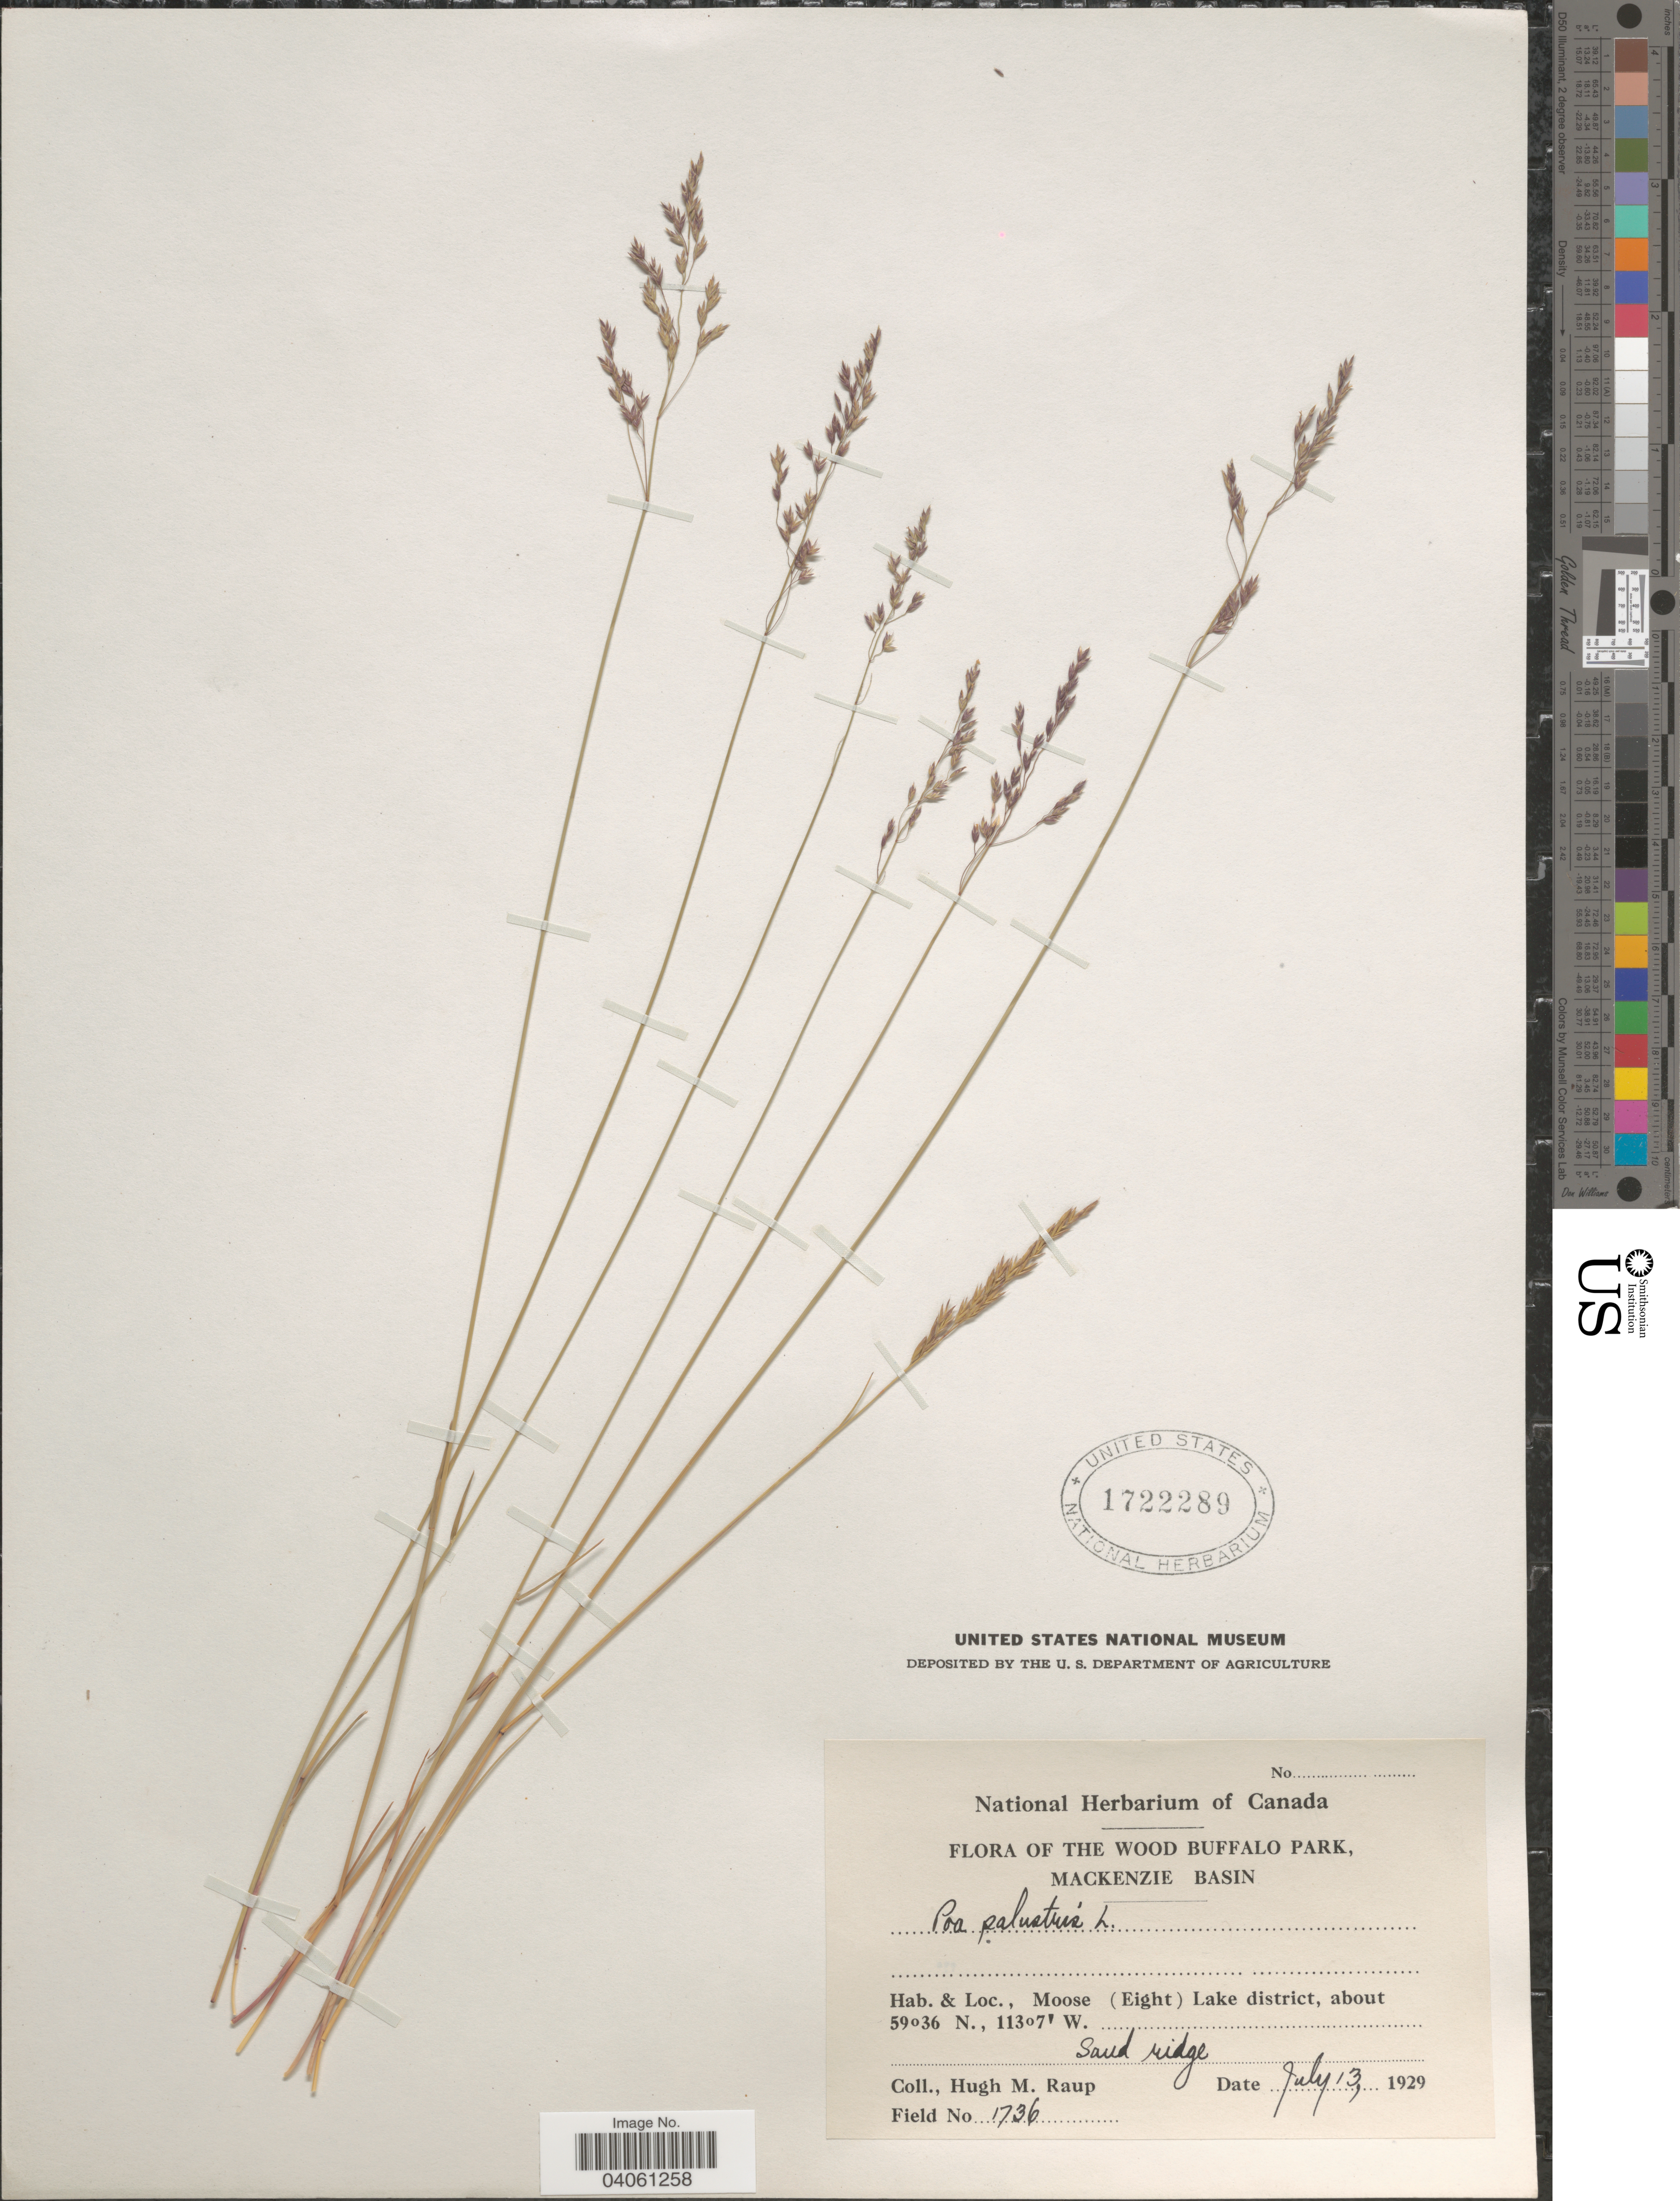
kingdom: Plantae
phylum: Tracheophyta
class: Liliopsida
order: Poales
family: Poaceae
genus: Poa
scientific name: Poa palustris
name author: L.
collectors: H. Raup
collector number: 1736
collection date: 1929-07-13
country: Canada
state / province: Alberta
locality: The Wood Buffalo Park, Mackenzie Basin. Moose (Eight) Lake district. Sand ridge.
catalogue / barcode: US 1722289